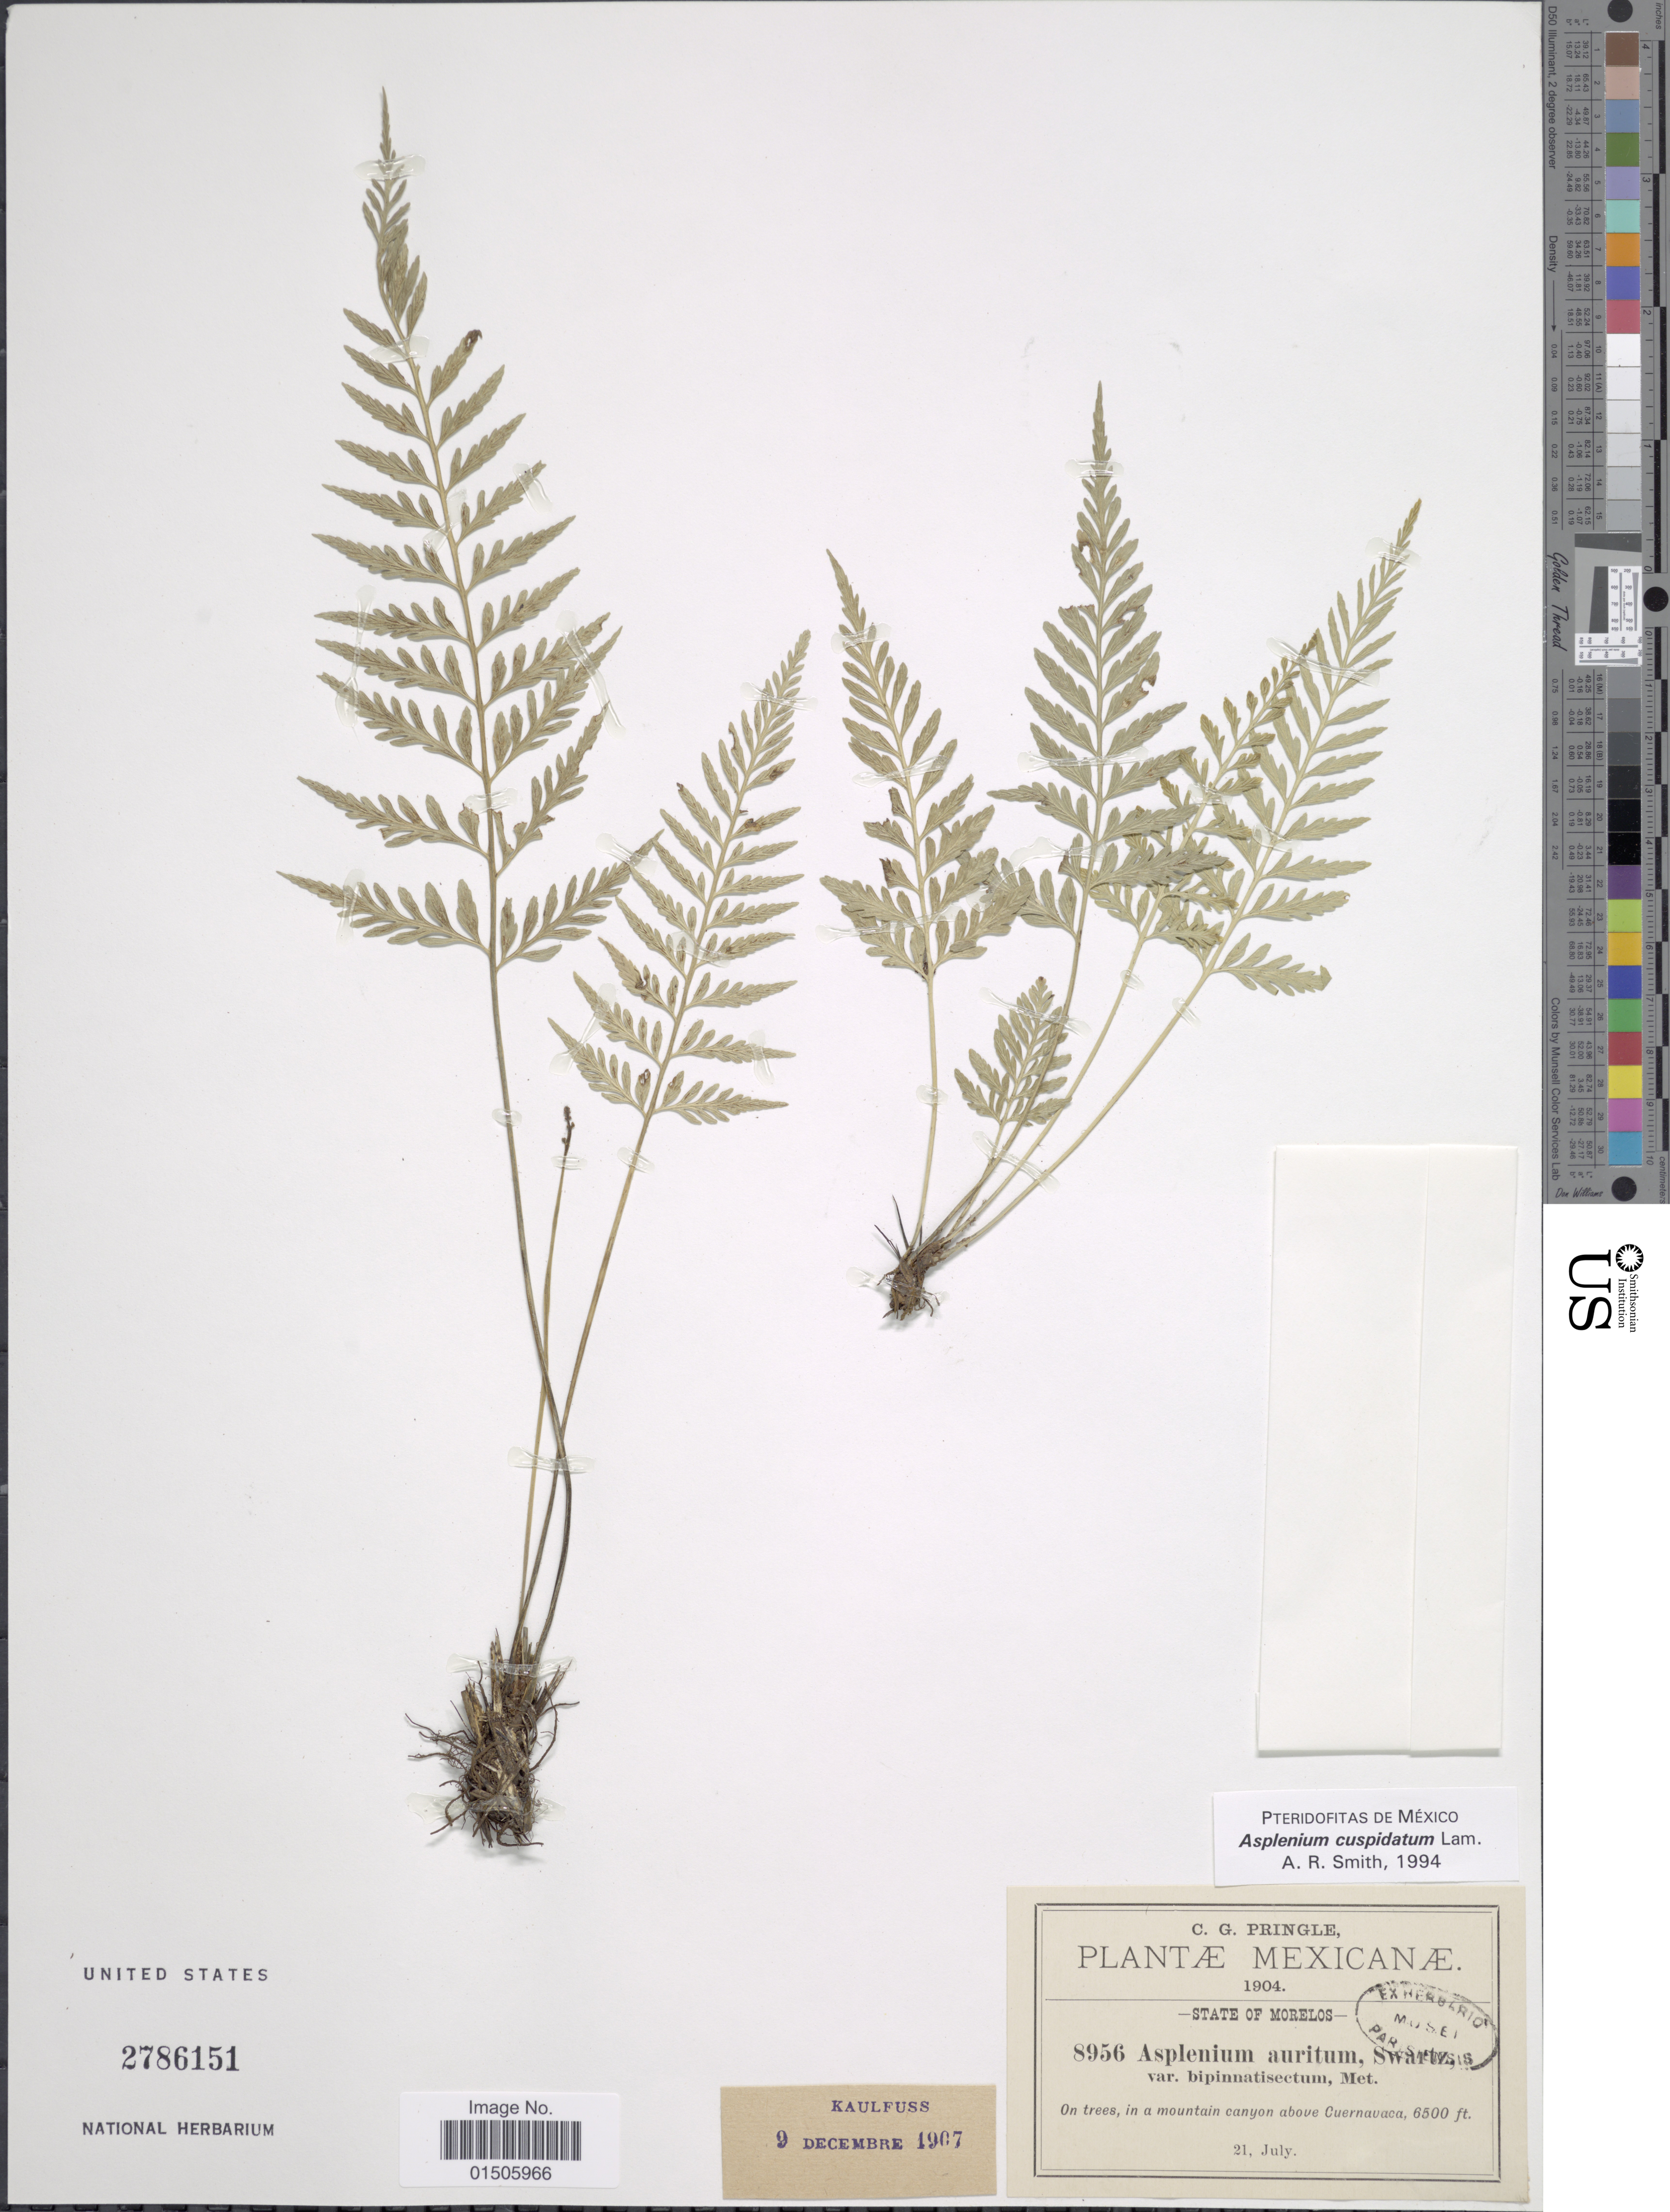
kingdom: Plantae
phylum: Tracheophyta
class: Polypodiopsida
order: Polypodiales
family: Aspleniaceae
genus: Asplenium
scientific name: Asplenium cuspidatum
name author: Lam.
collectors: C. G. Pringle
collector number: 8956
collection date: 1904-07-21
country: Mexico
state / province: Morelos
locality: On trees, in a mountain canyon above Cuernavaca. State of Morelos.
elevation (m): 1981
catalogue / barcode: US 2786151